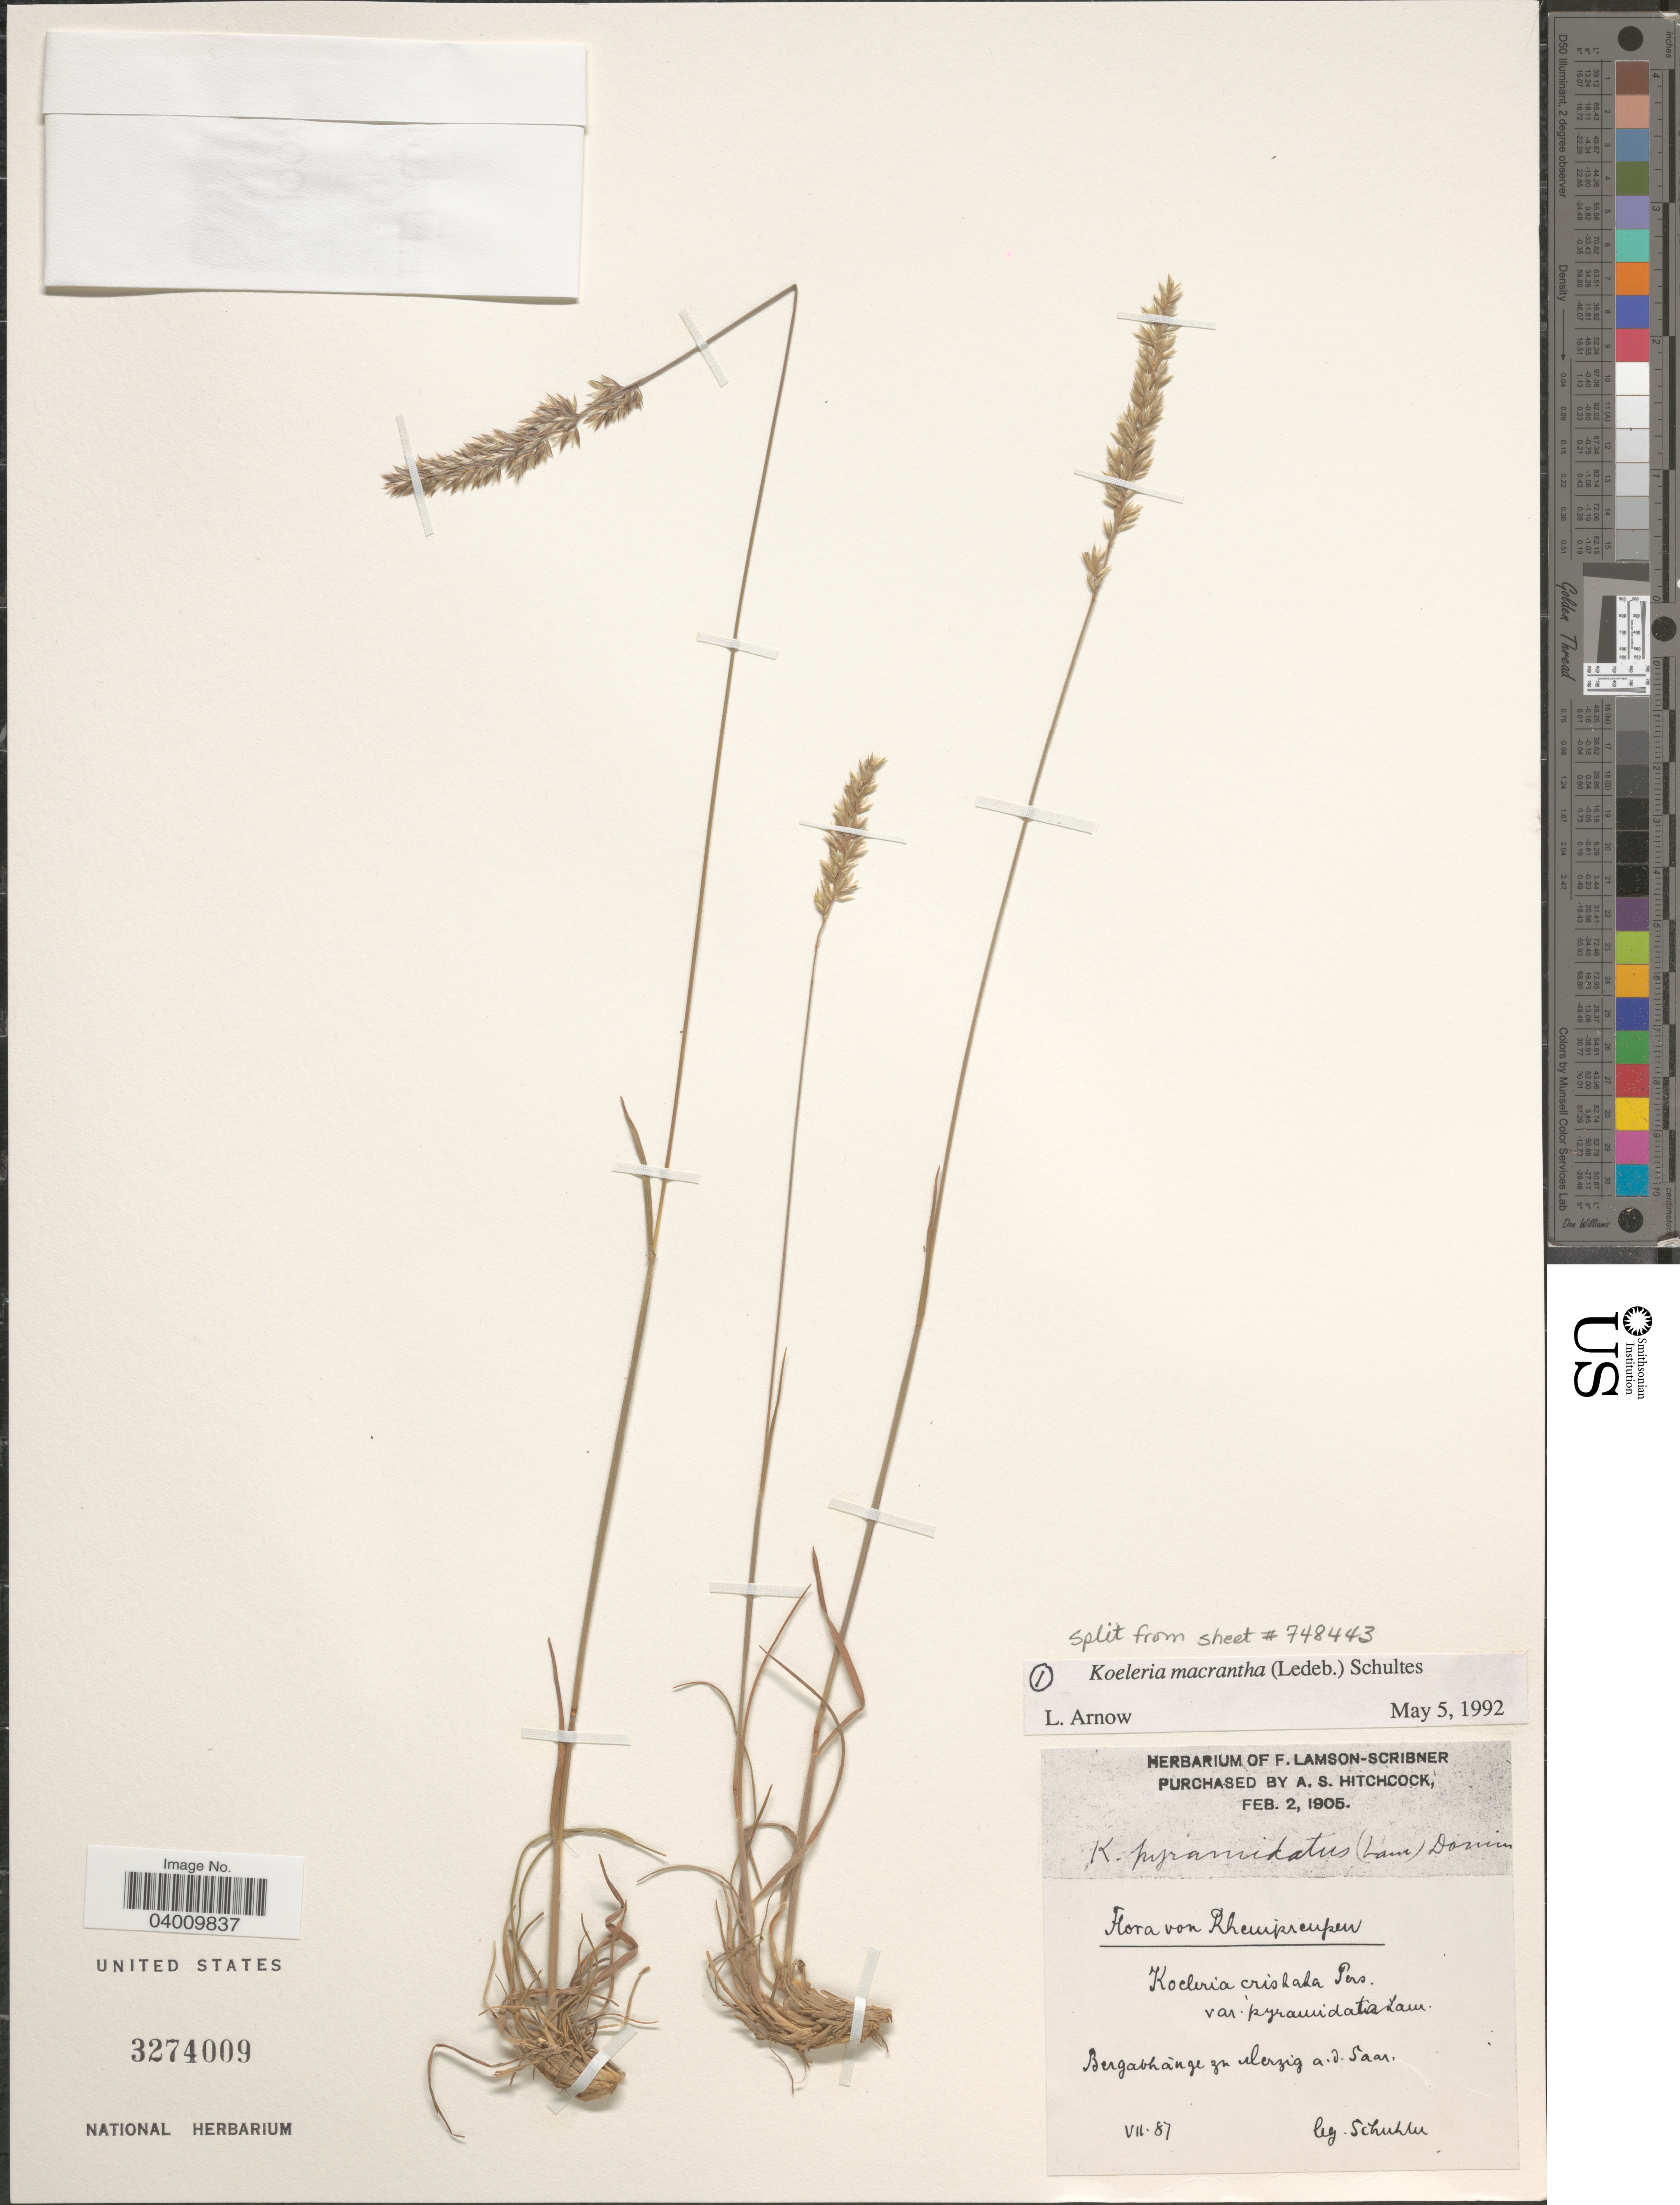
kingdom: Plantae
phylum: Tracheophyta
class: Liliopsida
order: Poales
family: Poaceae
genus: Koeleria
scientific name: Koeleria macrantha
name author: (Ledeb.) Schult.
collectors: Schuhler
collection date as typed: Transcribed d/m/y: /7/87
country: Germany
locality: Rheinpreussen. Bergabhänge zn Merzig a.d. Saar.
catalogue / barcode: US 3274009